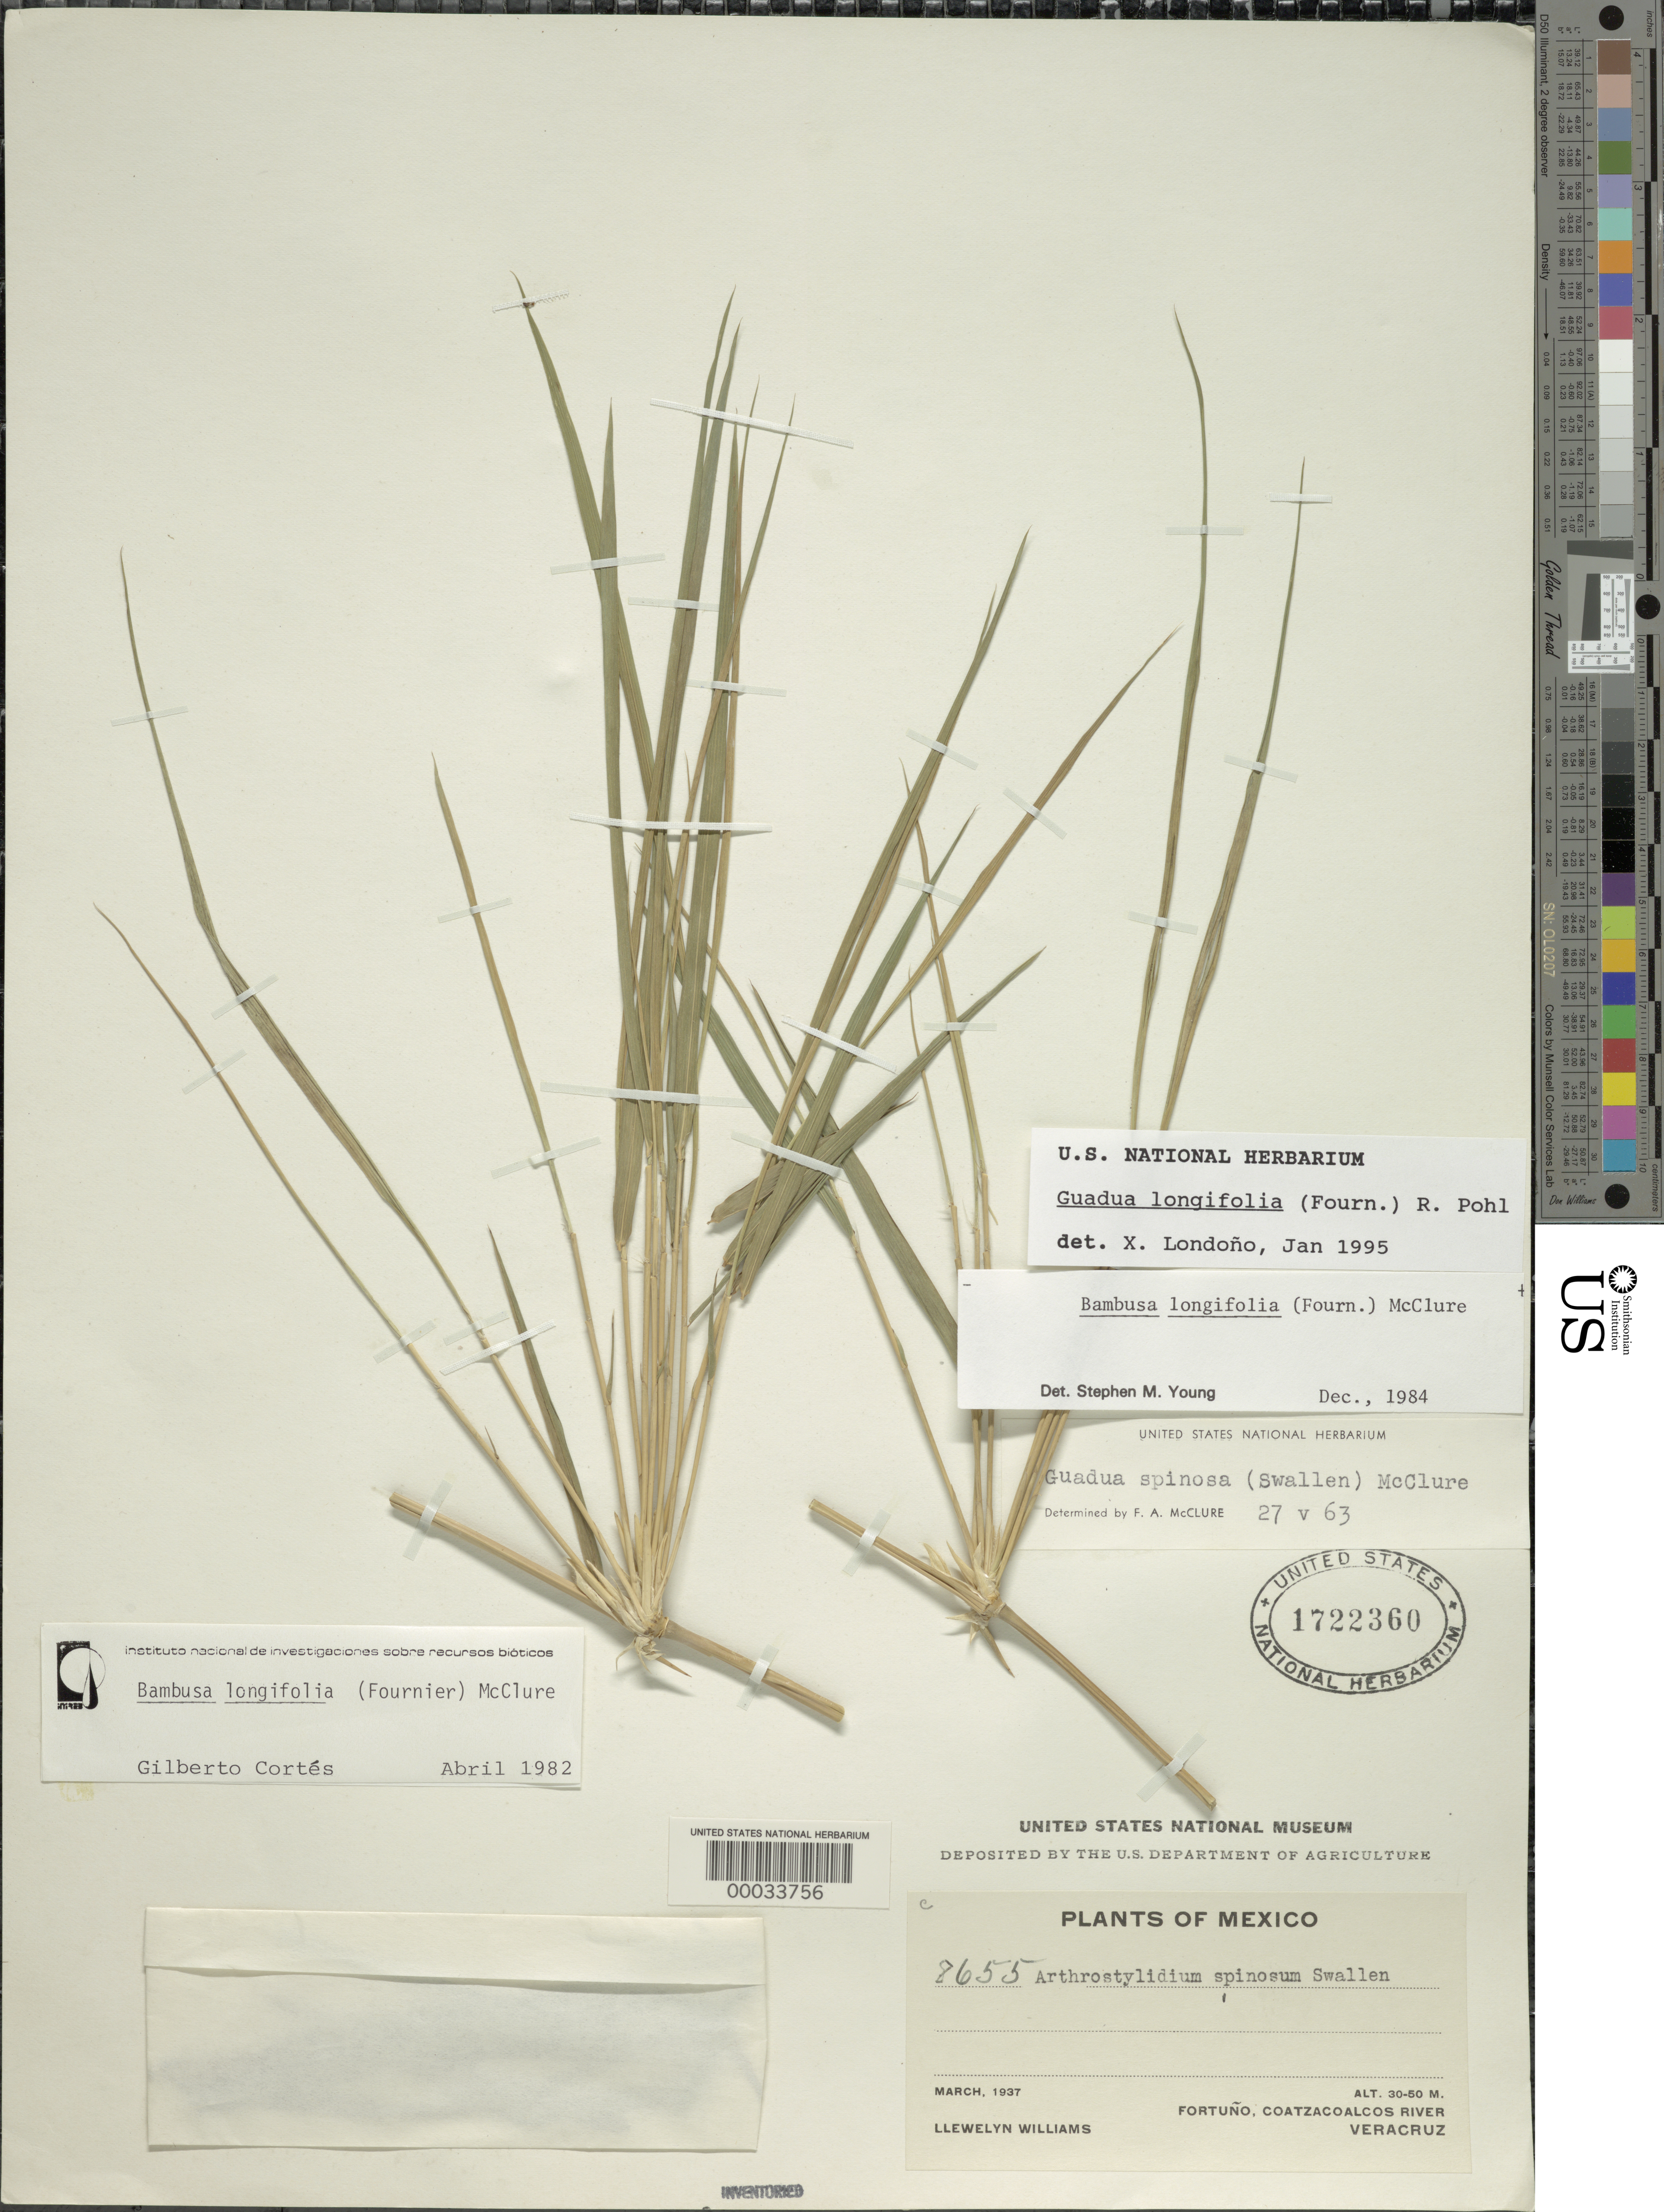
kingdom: Plantae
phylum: Tracheophyta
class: Liliopsida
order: Poales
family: Poaceae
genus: Guadua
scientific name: Guadua longifolia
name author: (E. Fourn.) R.W. Pohl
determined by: Londoño, X., (TULV), Jardin Botanico "Juan Maria Cespedes"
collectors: Ll. Williams & A. H. Alston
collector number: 8655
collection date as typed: Mar 1937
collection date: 1937-03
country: Mexico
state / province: Veracruz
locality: Fortuno, coatzacoalcos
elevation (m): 30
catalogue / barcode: US 1722360